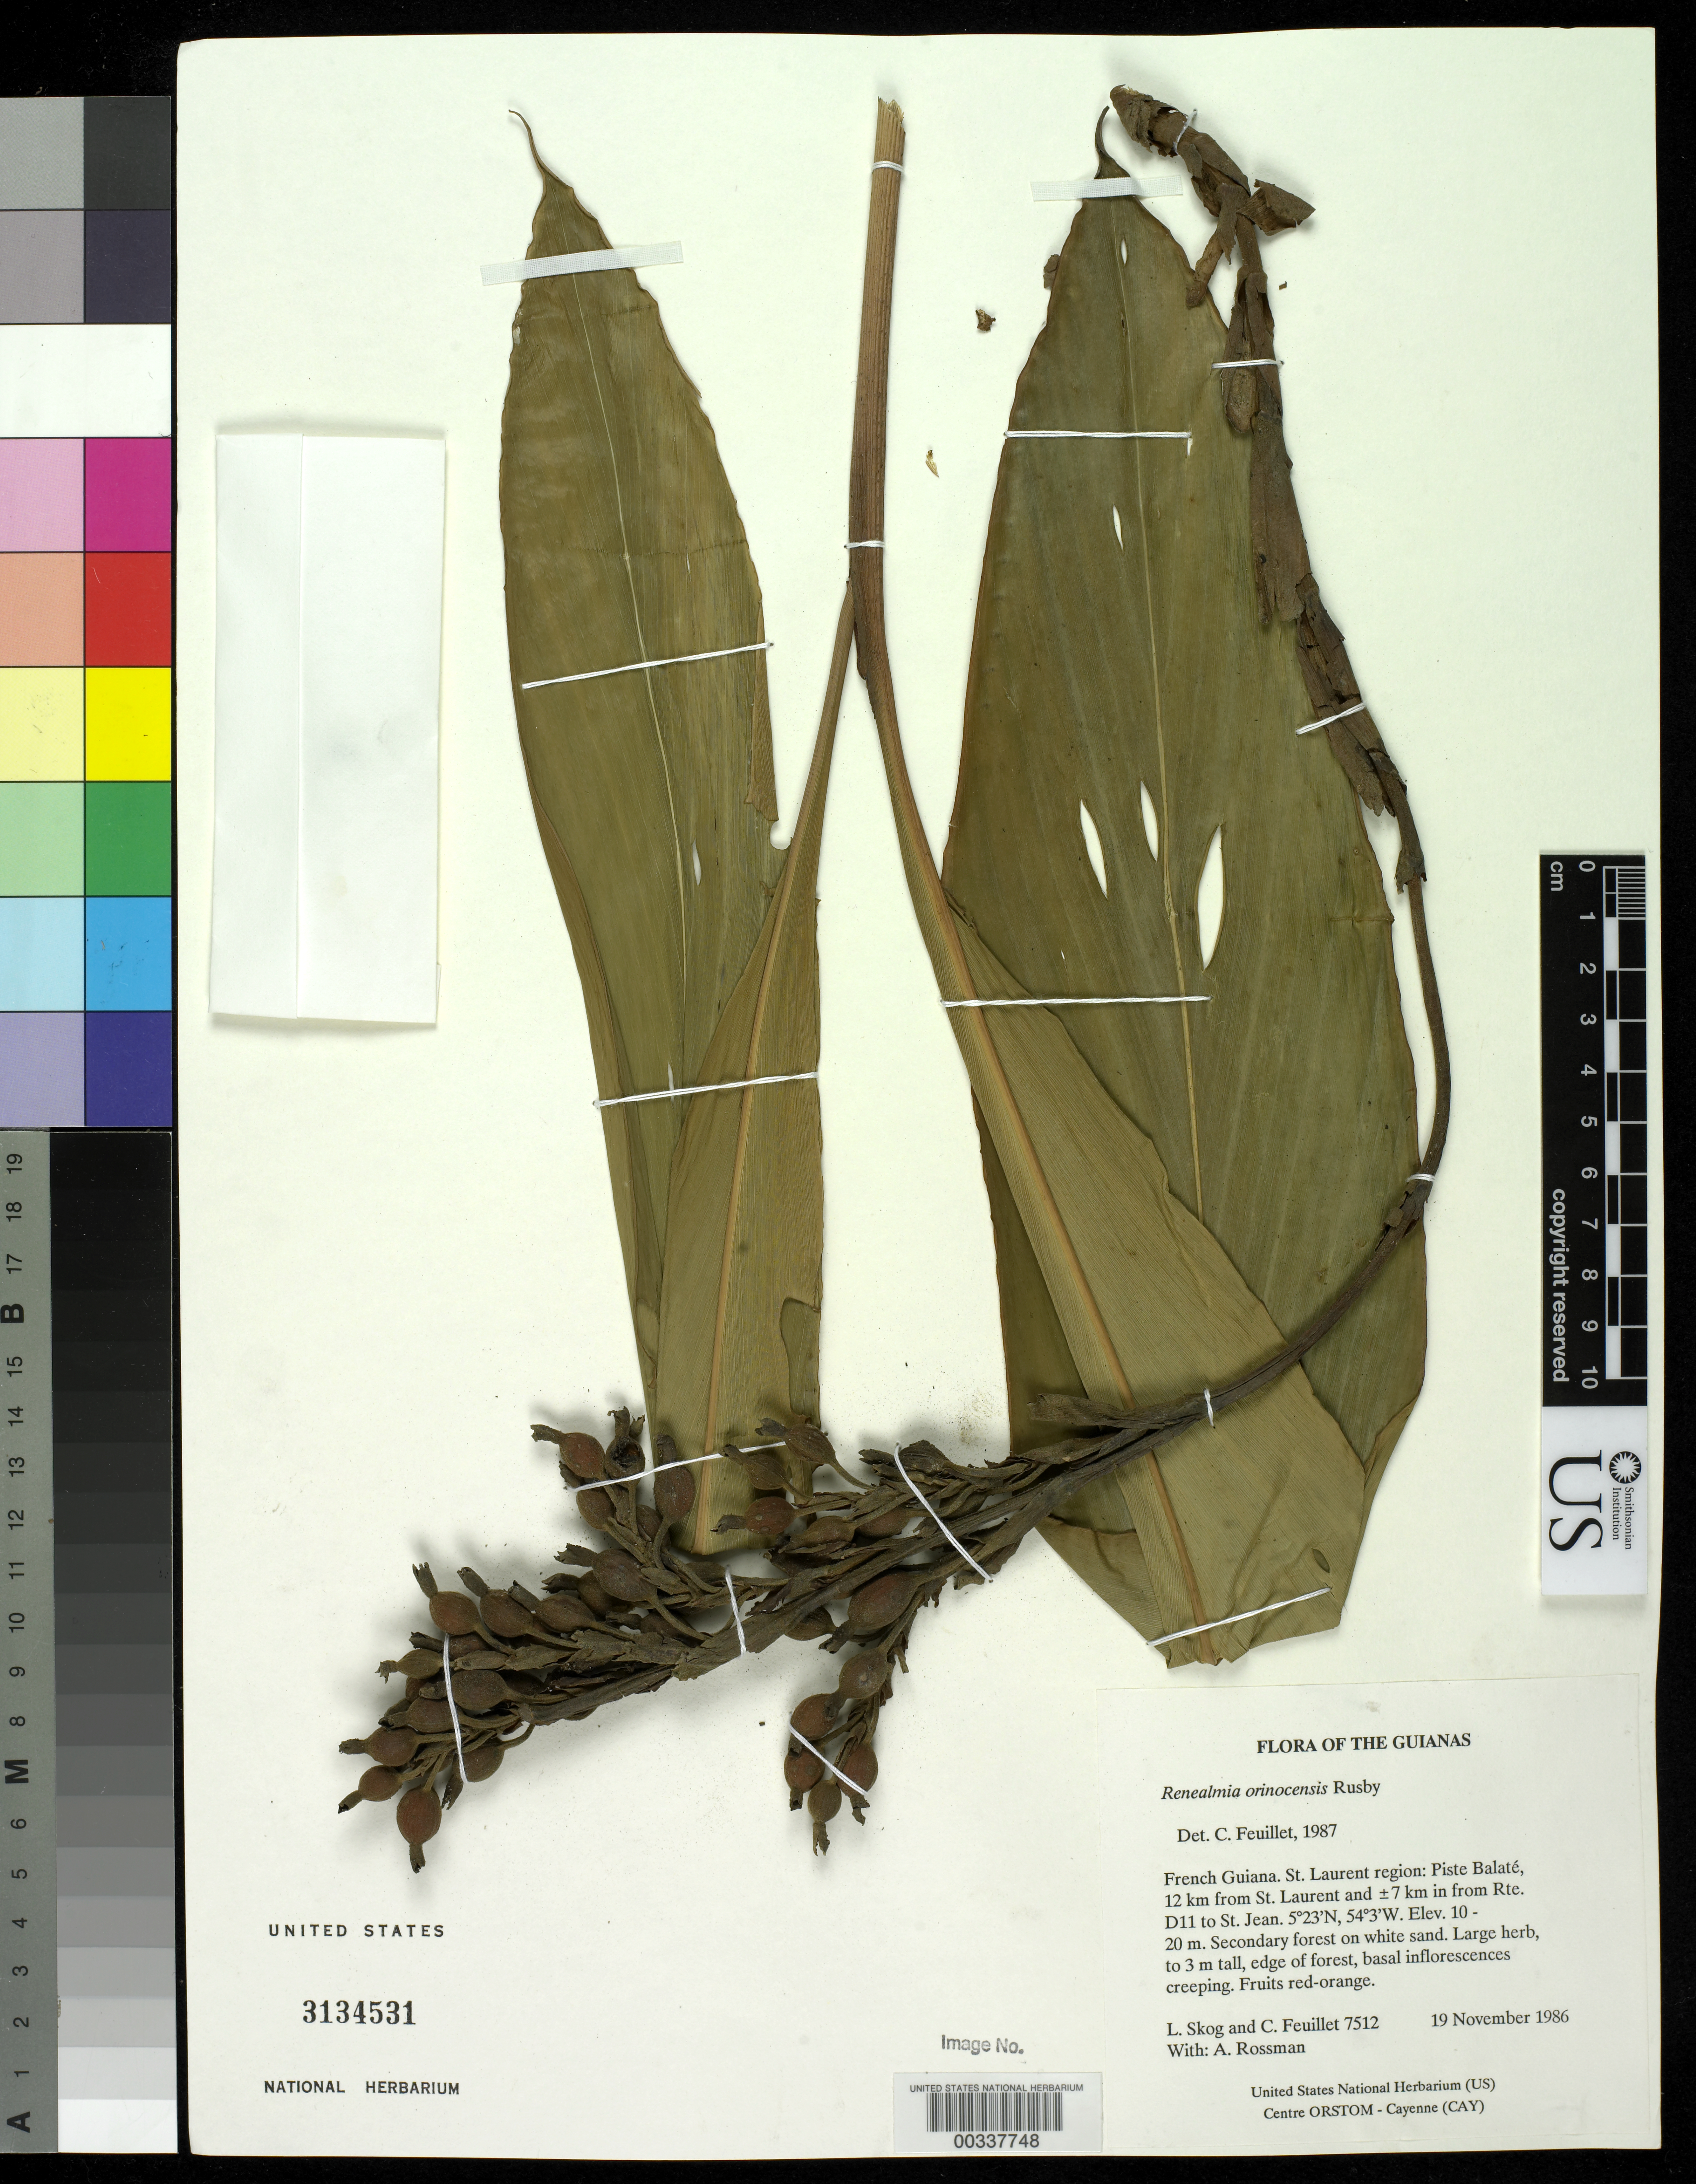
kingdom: Plantae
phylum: Tracheophyta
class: Liliopsida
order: Zingiberales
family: Zingiberaceae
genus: Renealmia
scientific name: Renealmia orinocensis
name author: Rusby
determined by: Feiillet, C.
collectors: L. E. Skog, C. Feuillet & A. Rossman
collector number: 7512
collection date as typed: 19 Nov 1986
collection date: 1986-11-19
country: French Guiana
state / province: Saint-Laurent-du-Maroni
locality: St laurent region: piste balate, 12 km from st laurent and +/- 7 km in from rte d11 to st jean. [in former cayenne arrondissement.]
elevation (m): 10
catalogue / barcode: US 3134531